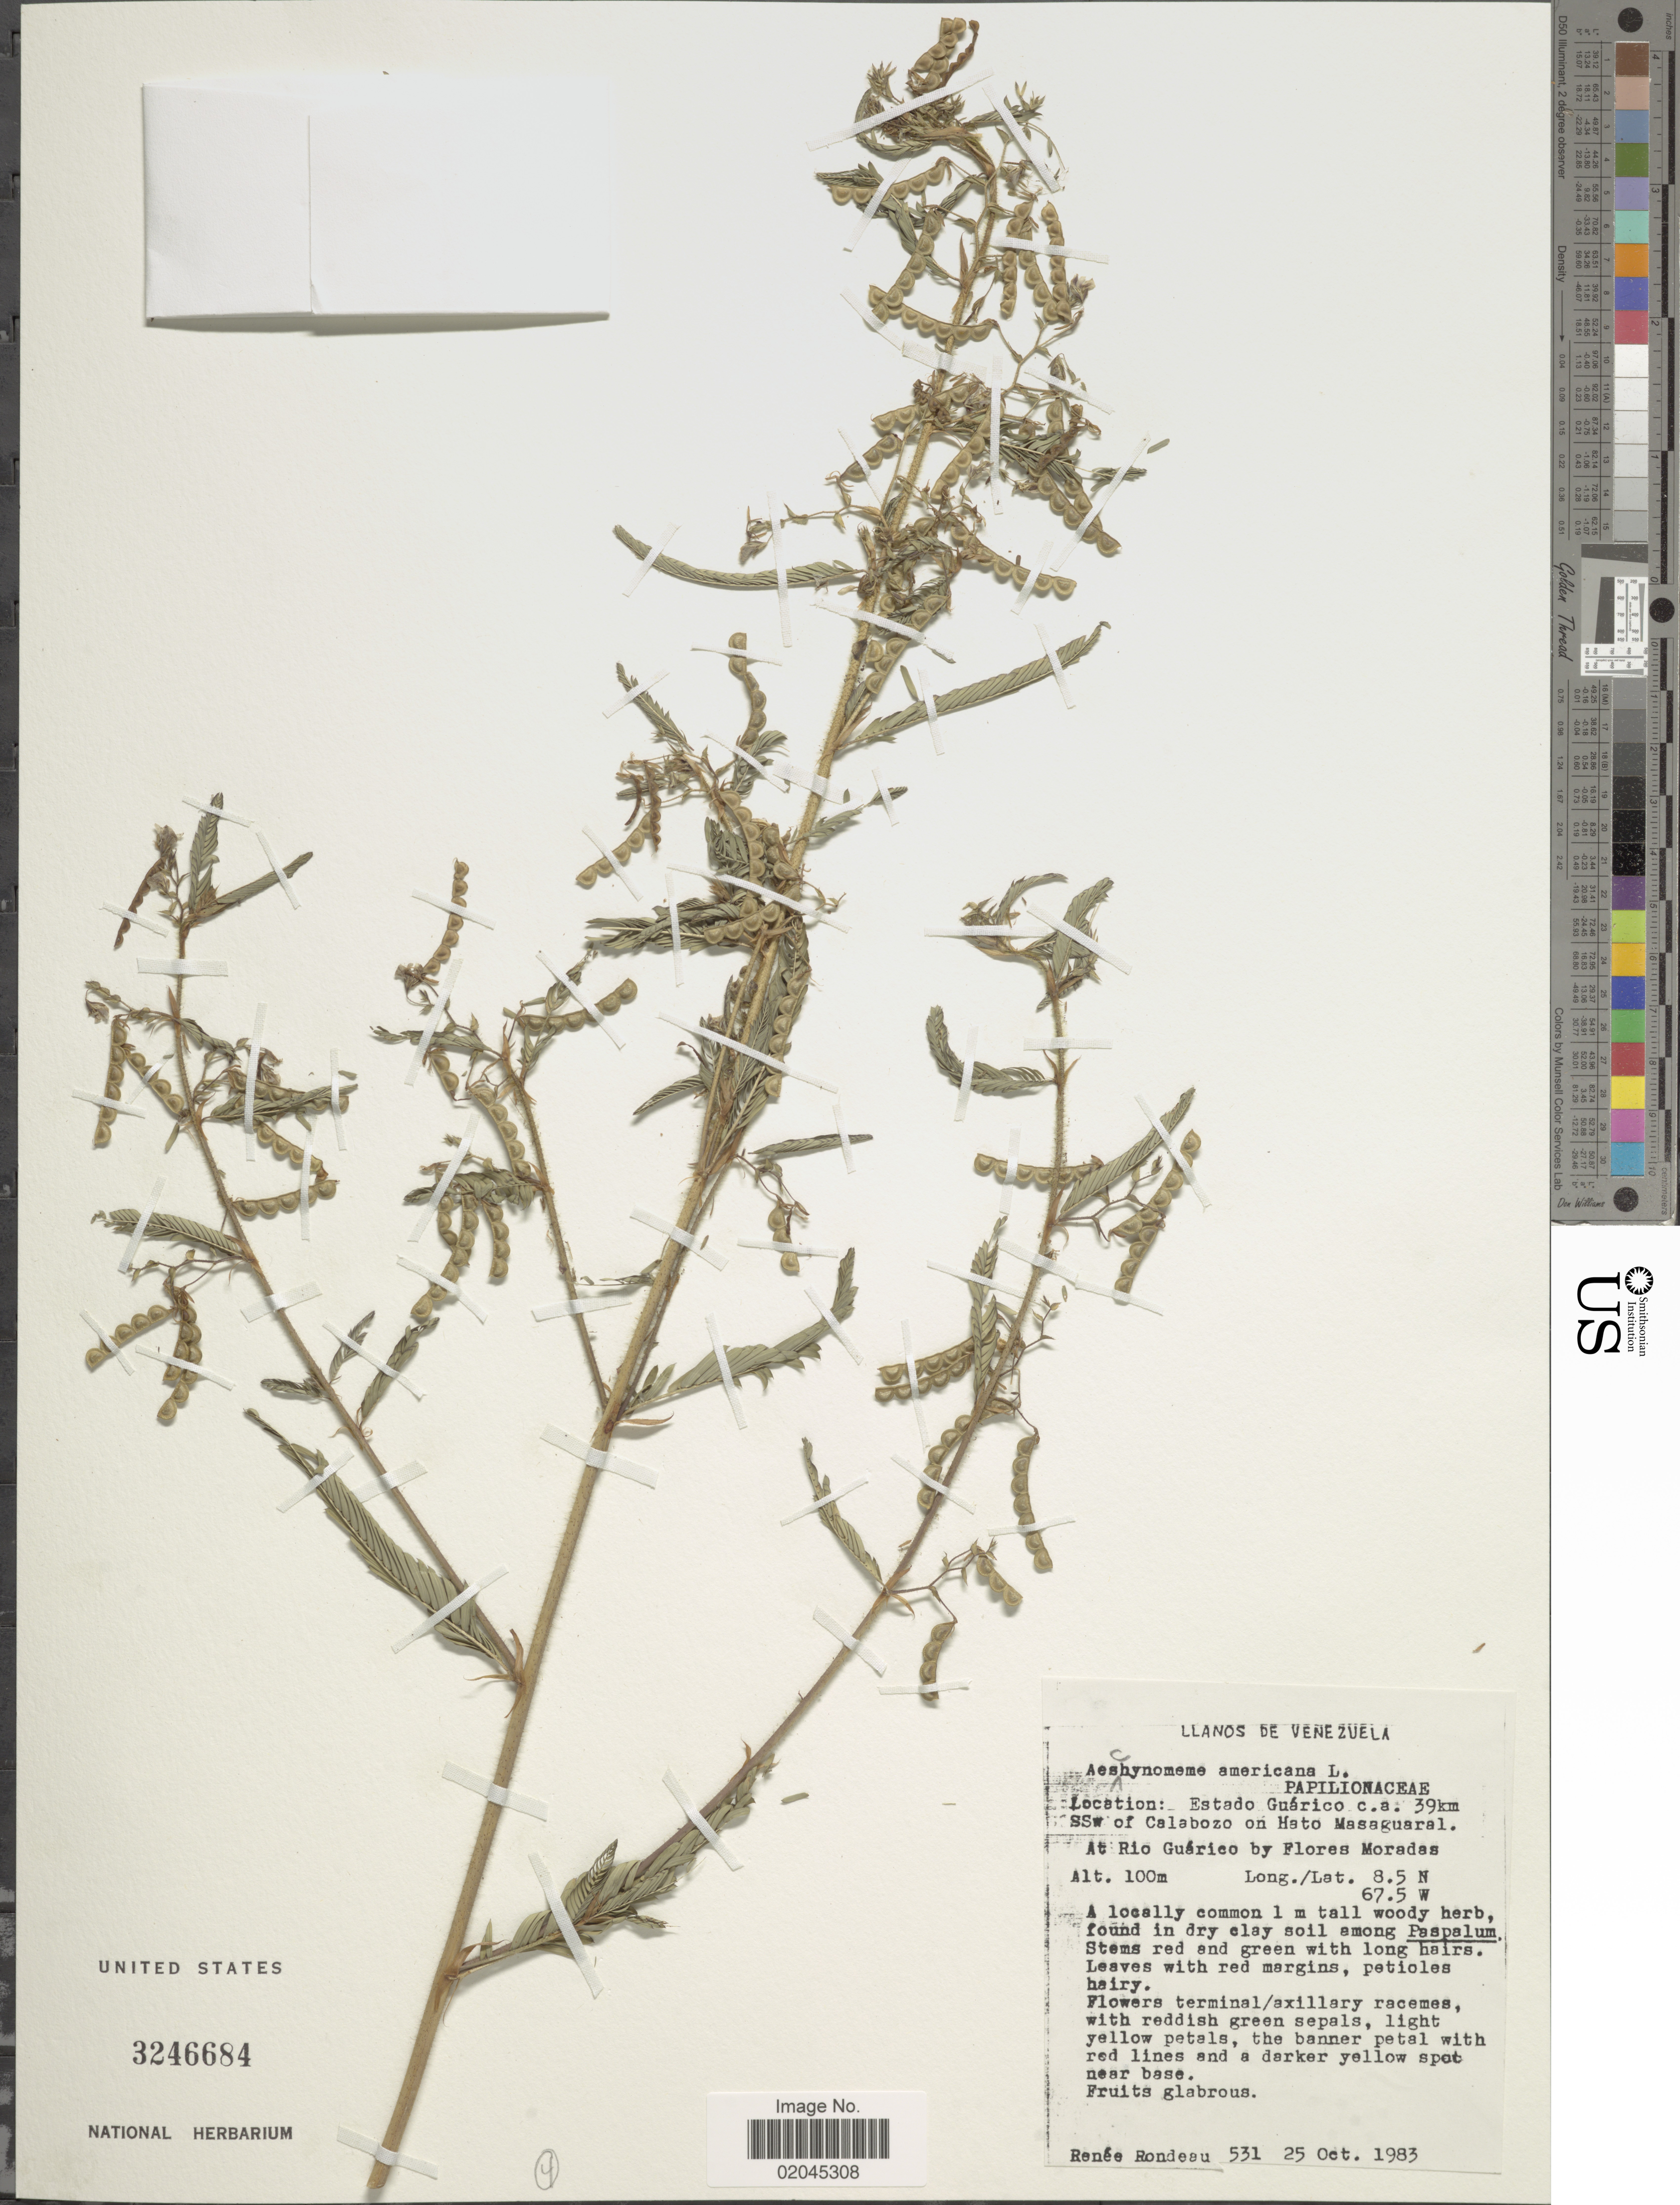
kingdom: Plantae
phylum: Tracheophyta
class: Magnoliopsida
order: Fabales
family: Fabaceae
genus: Aeschynomene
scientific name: Aeschynomene americana var. americana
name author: L.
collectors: R. Rondeau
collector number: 531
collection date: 1983-10-25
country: Venezuela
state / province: Guárico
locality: Estado Guárico c.a. 39km SSW of Calabozo on Hato Masaguaral. At Rio Guárico by Flores Moradas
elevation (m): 100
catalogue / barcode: US 3246684